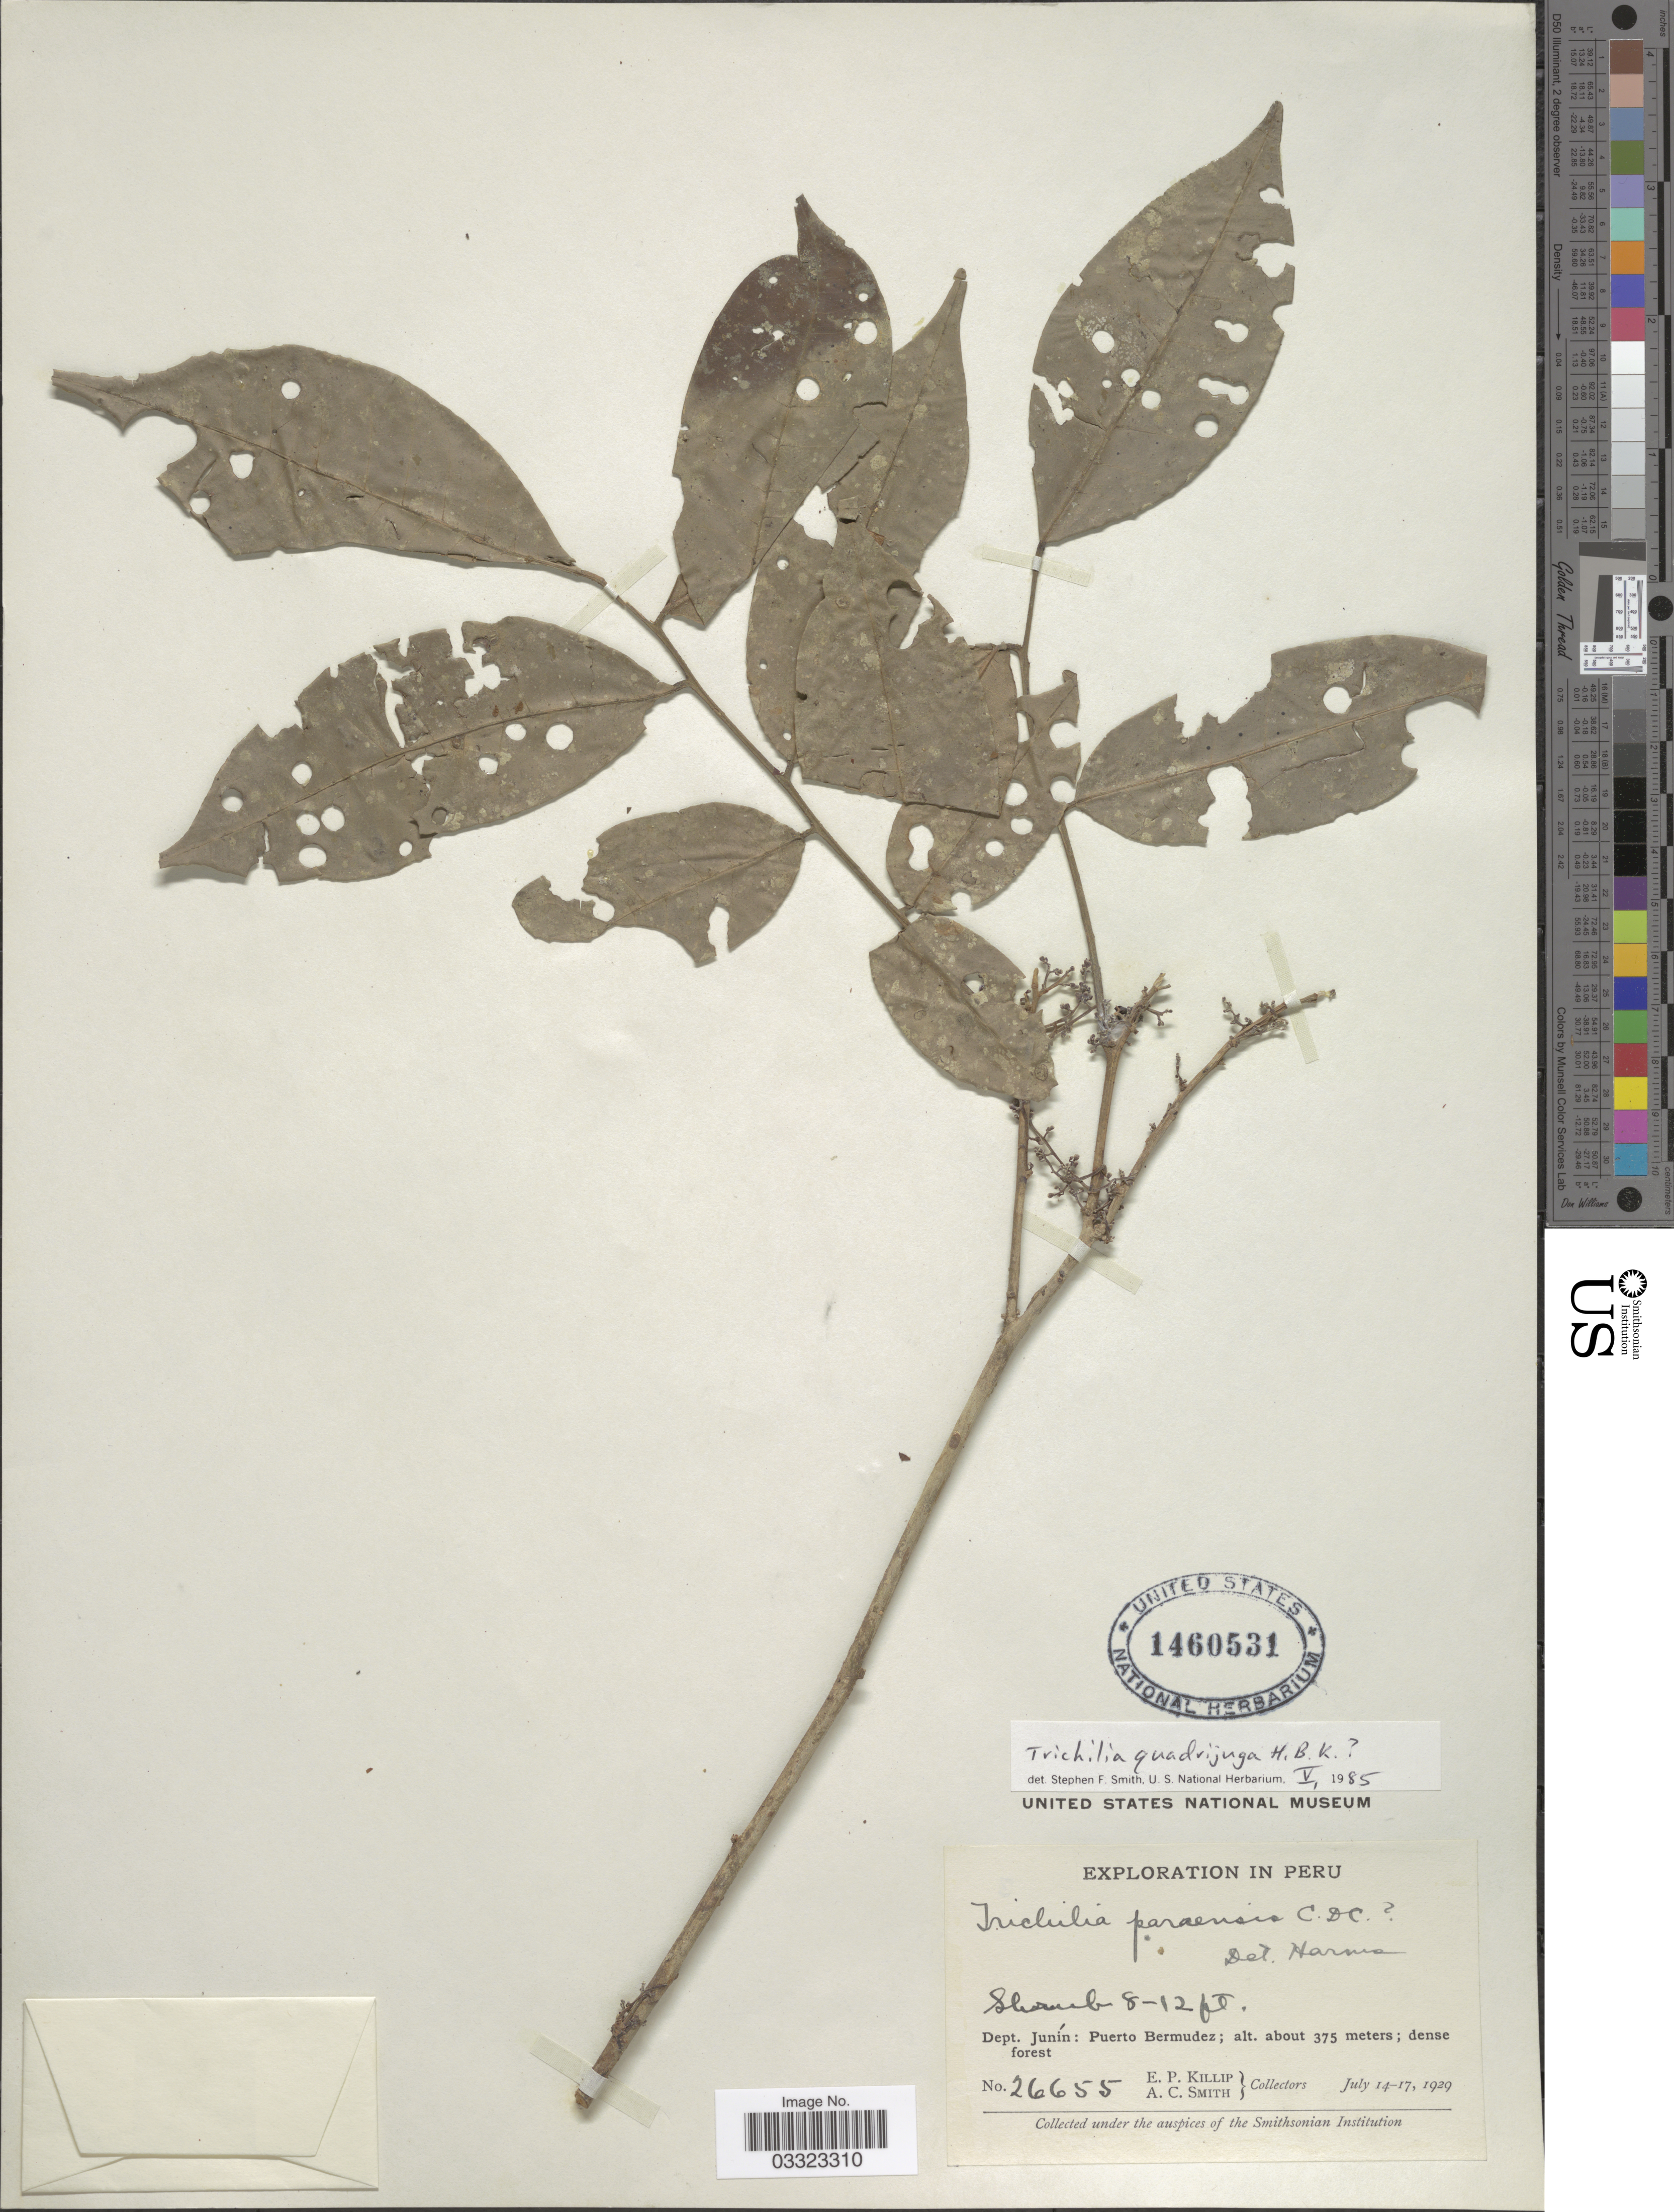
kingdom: Plantae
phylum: Tracheophyta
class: Magnoliopsida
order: Sapindales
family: Meliaceae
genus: Trichilia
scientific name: Trichilia quadrijuga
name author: Kunth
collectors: E. P. Killip & A. C. Smith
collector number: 26655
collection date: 1929-07-14/1929-07-17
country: Peru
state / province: Junín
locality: Dept. Junín: Puerto Bermudez.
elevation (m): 375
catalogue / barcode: US 1460531